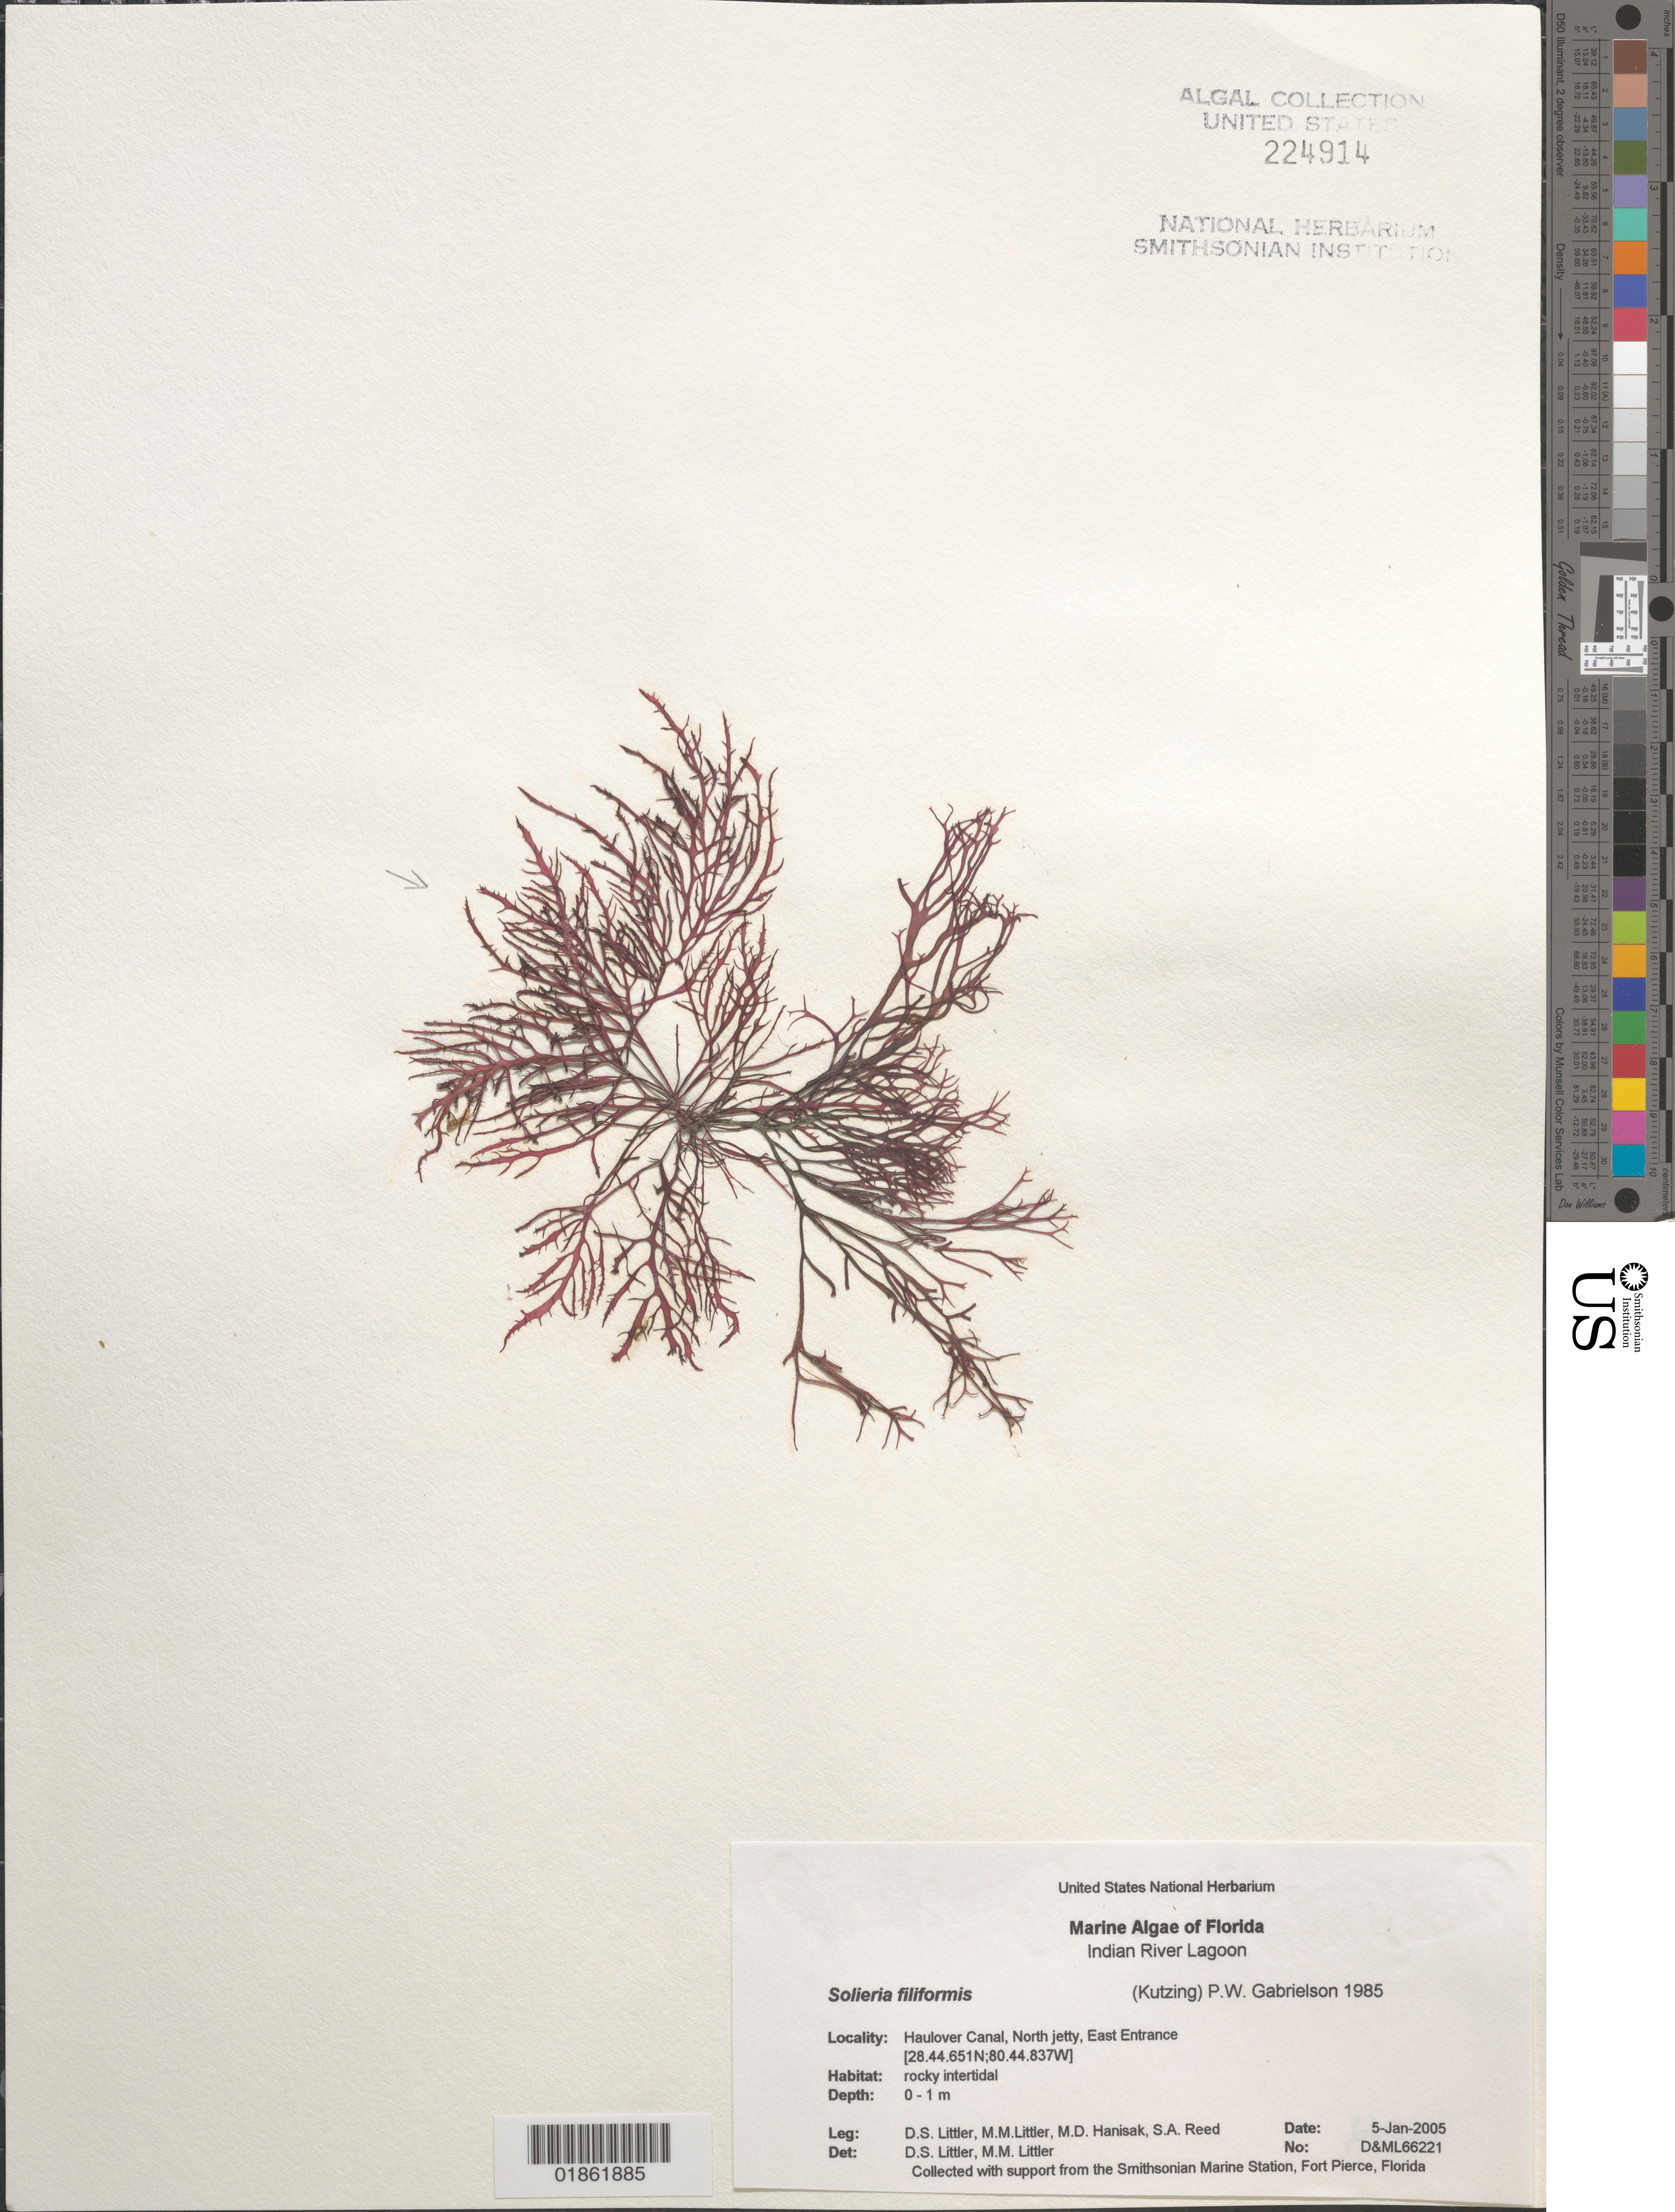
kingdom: Plantae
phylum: Rhodophyta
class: Florideophyceae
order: Gigartinales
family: Solieriaceae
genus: Solieria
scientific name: Solieria filiformis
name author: (Kütz.) P.W. Gabrielson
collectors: D. S. Littler, M. M. Littler & M. Hanisak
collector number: D&ML 66221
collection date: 2004-12-31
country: United States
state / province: Florida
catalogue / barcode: US 224914